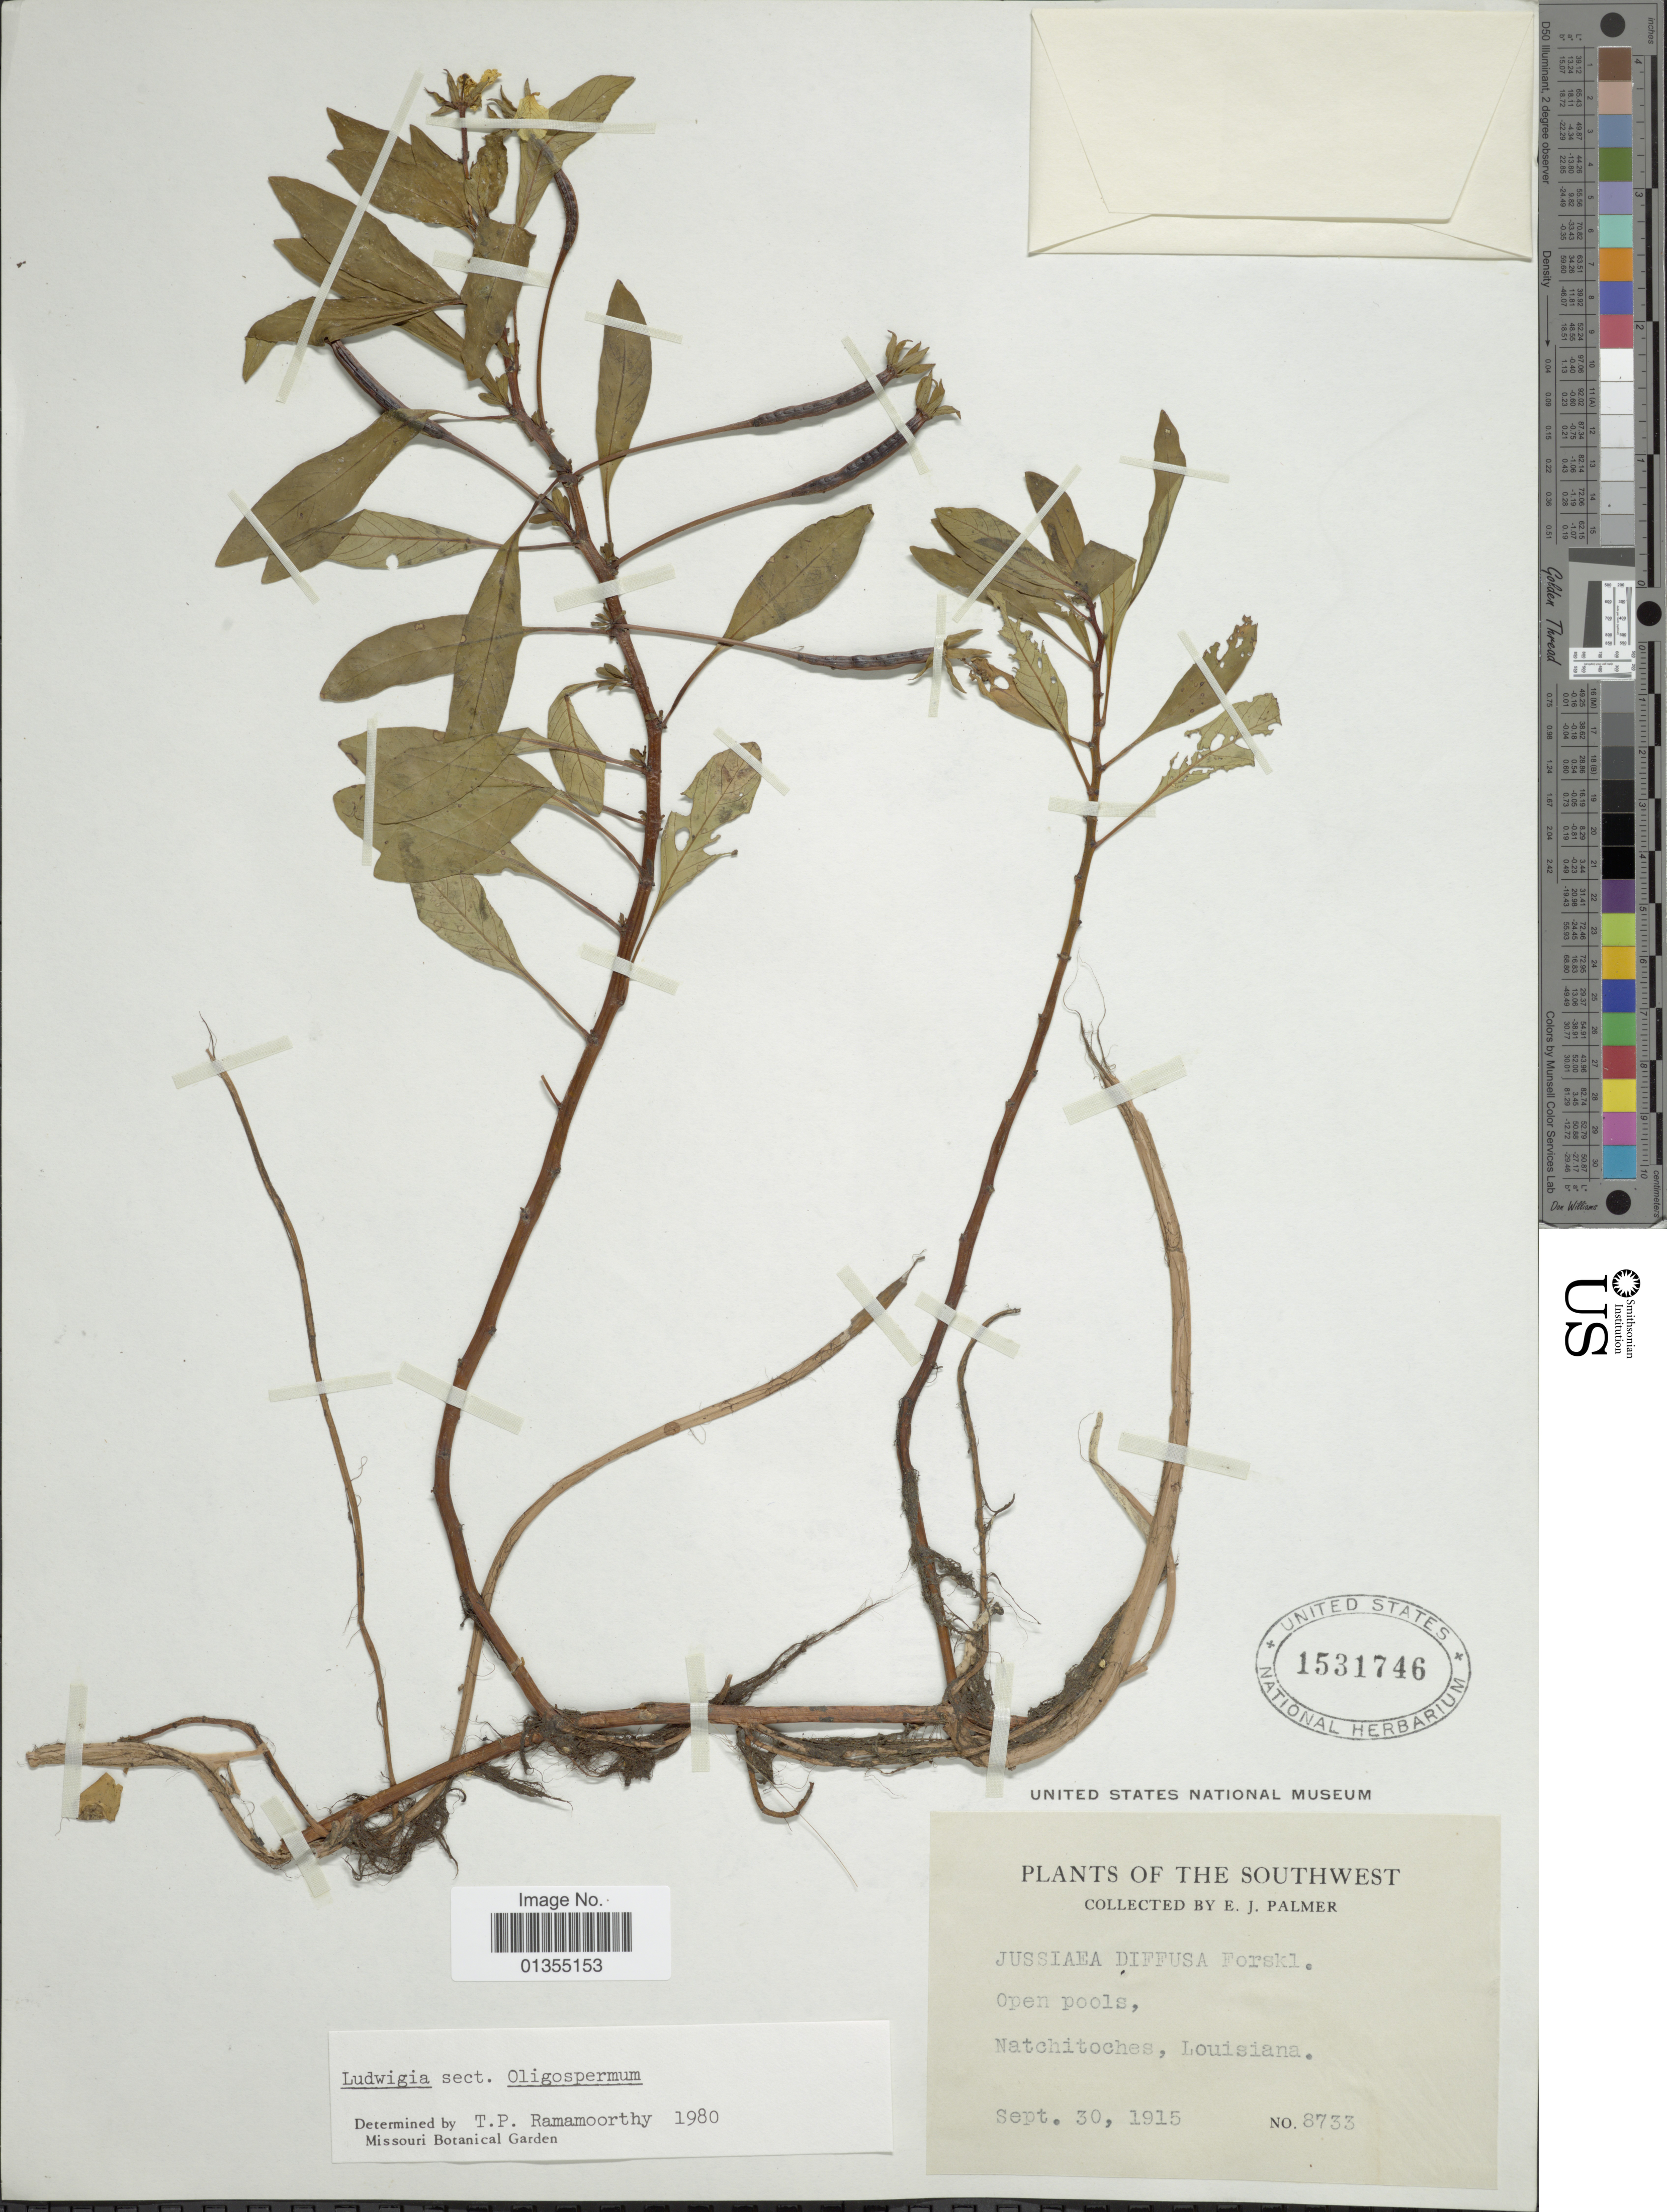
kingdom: Plantae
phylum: Tracheophyta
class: Magnoliopsida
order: Myrtales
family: Onagraceae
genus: Ludwigia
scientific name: Ludwigia stolonifera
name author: (Guill. & Perr.) P.H. Raven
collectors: E. J. Palmer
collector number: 8733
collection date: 1915-09-30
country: United States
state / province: Louisiana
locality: Natchitochas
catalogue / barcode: US 1531746